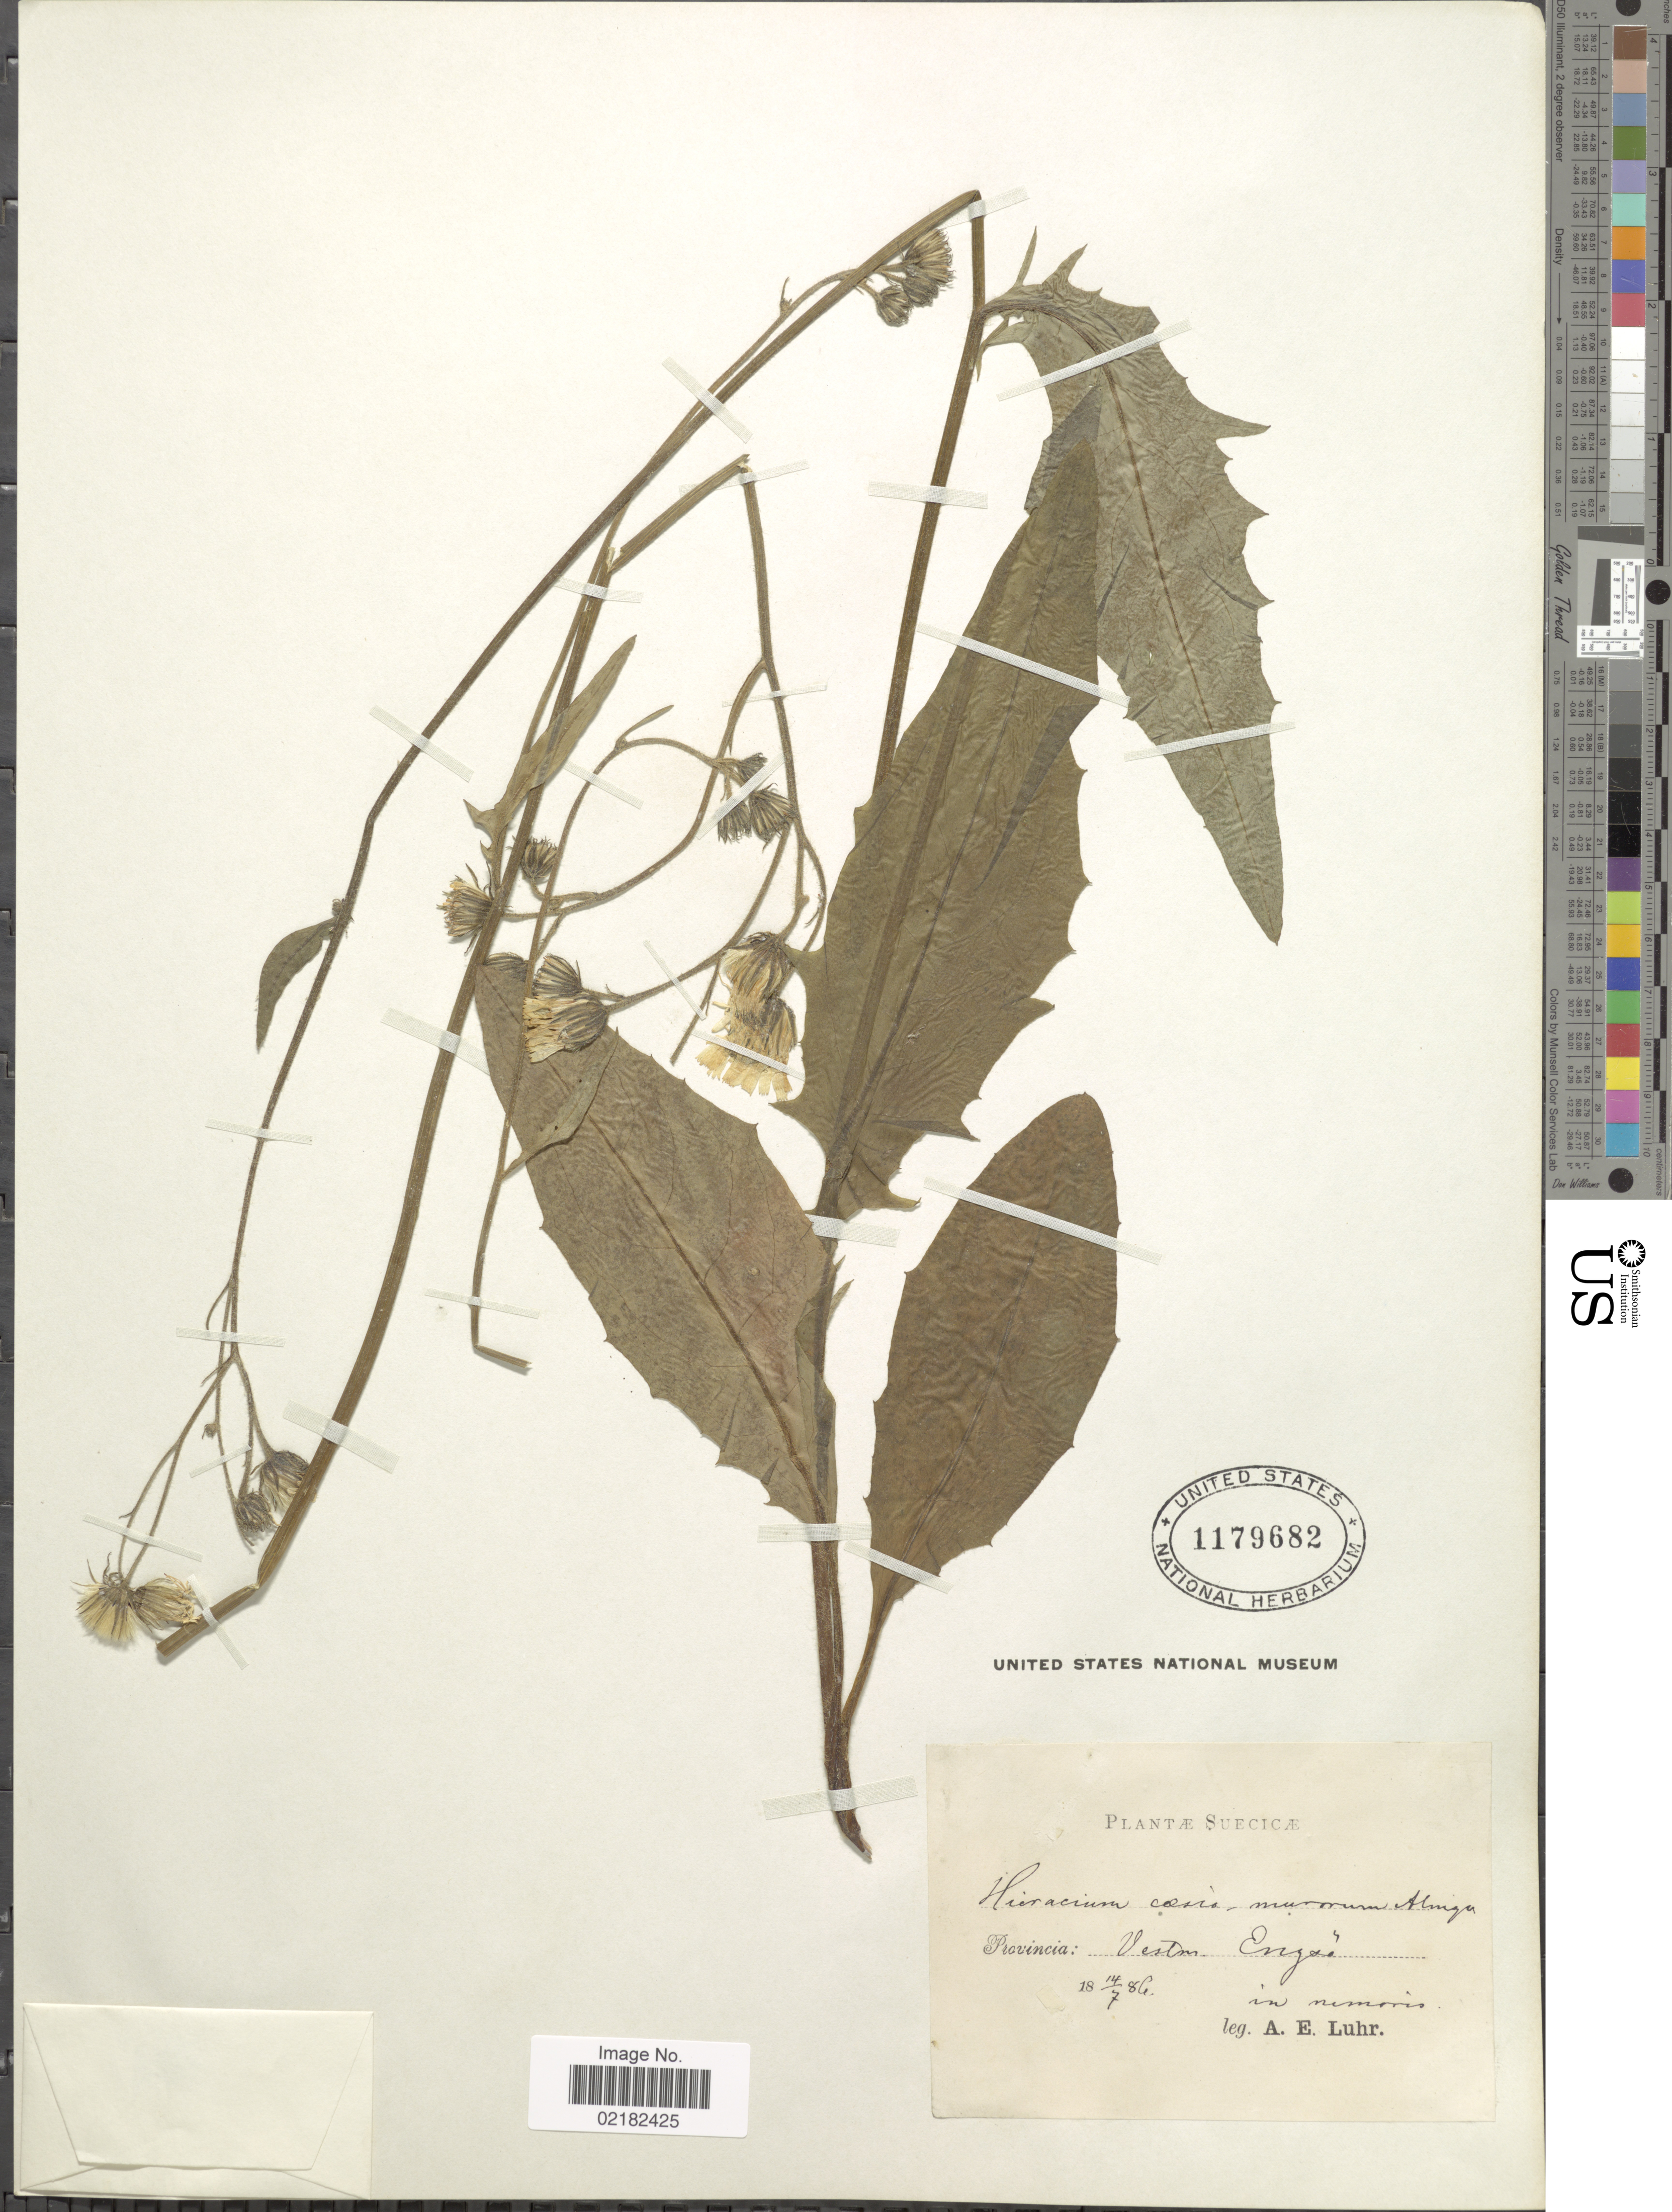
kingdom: Plantae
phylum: Tracheophyta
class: Magnoliopsida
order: Asterales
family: Asteraceae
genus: Hieracium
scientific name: Hieracium caesium subsp. caesiomurorum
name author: (Lindeb.) Zahn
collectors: A. Luhr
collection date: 1886-07-14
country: Sweden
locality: Suecicae, Provincia Vestro. Enjso in nemoris. [interpreted]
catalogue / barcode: US 1179682